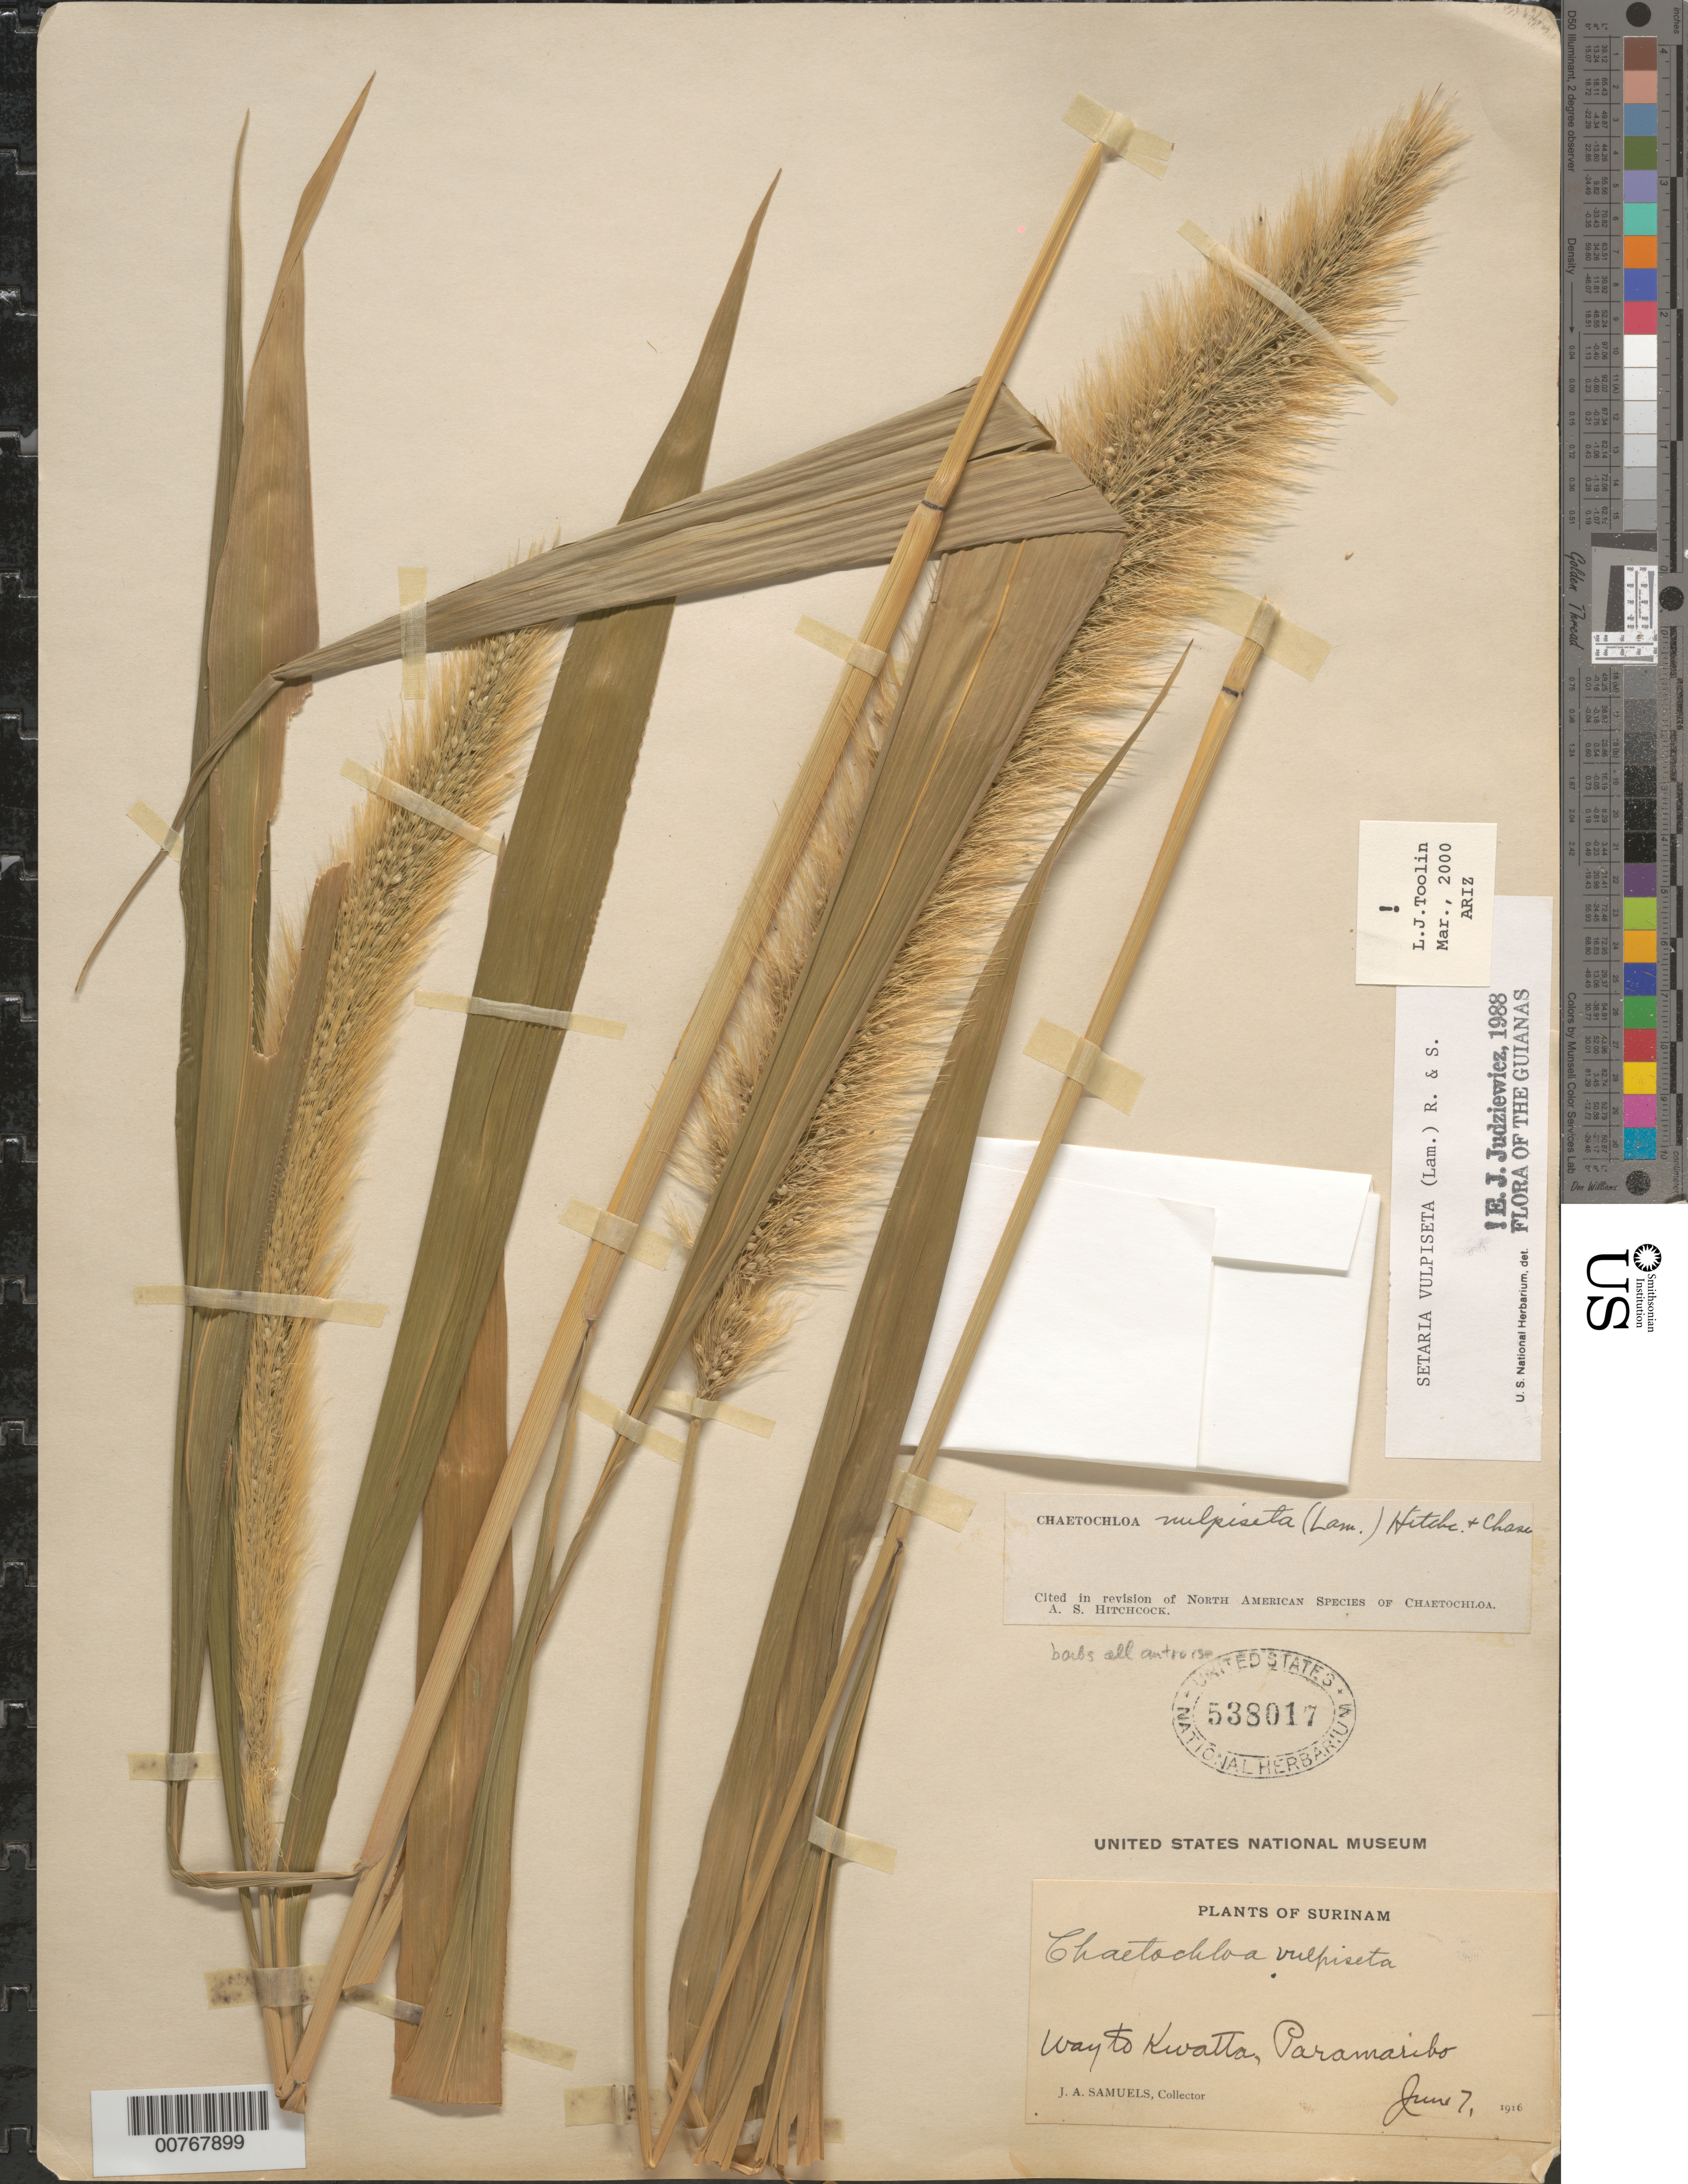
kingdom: Plantae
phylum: Tracheophyta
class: Liliopsida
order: Poales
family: Poaceae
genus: Setaria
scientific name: Setaria vulpiseta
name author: (Lam.) Roem. & Schult.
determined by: Toolin, L. J.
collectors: J. A. Samuels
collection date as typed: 7-Jun-16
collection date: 1916-06-07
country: Suriname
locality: Paramaribo, way to Kwatta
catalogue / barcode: US 538017